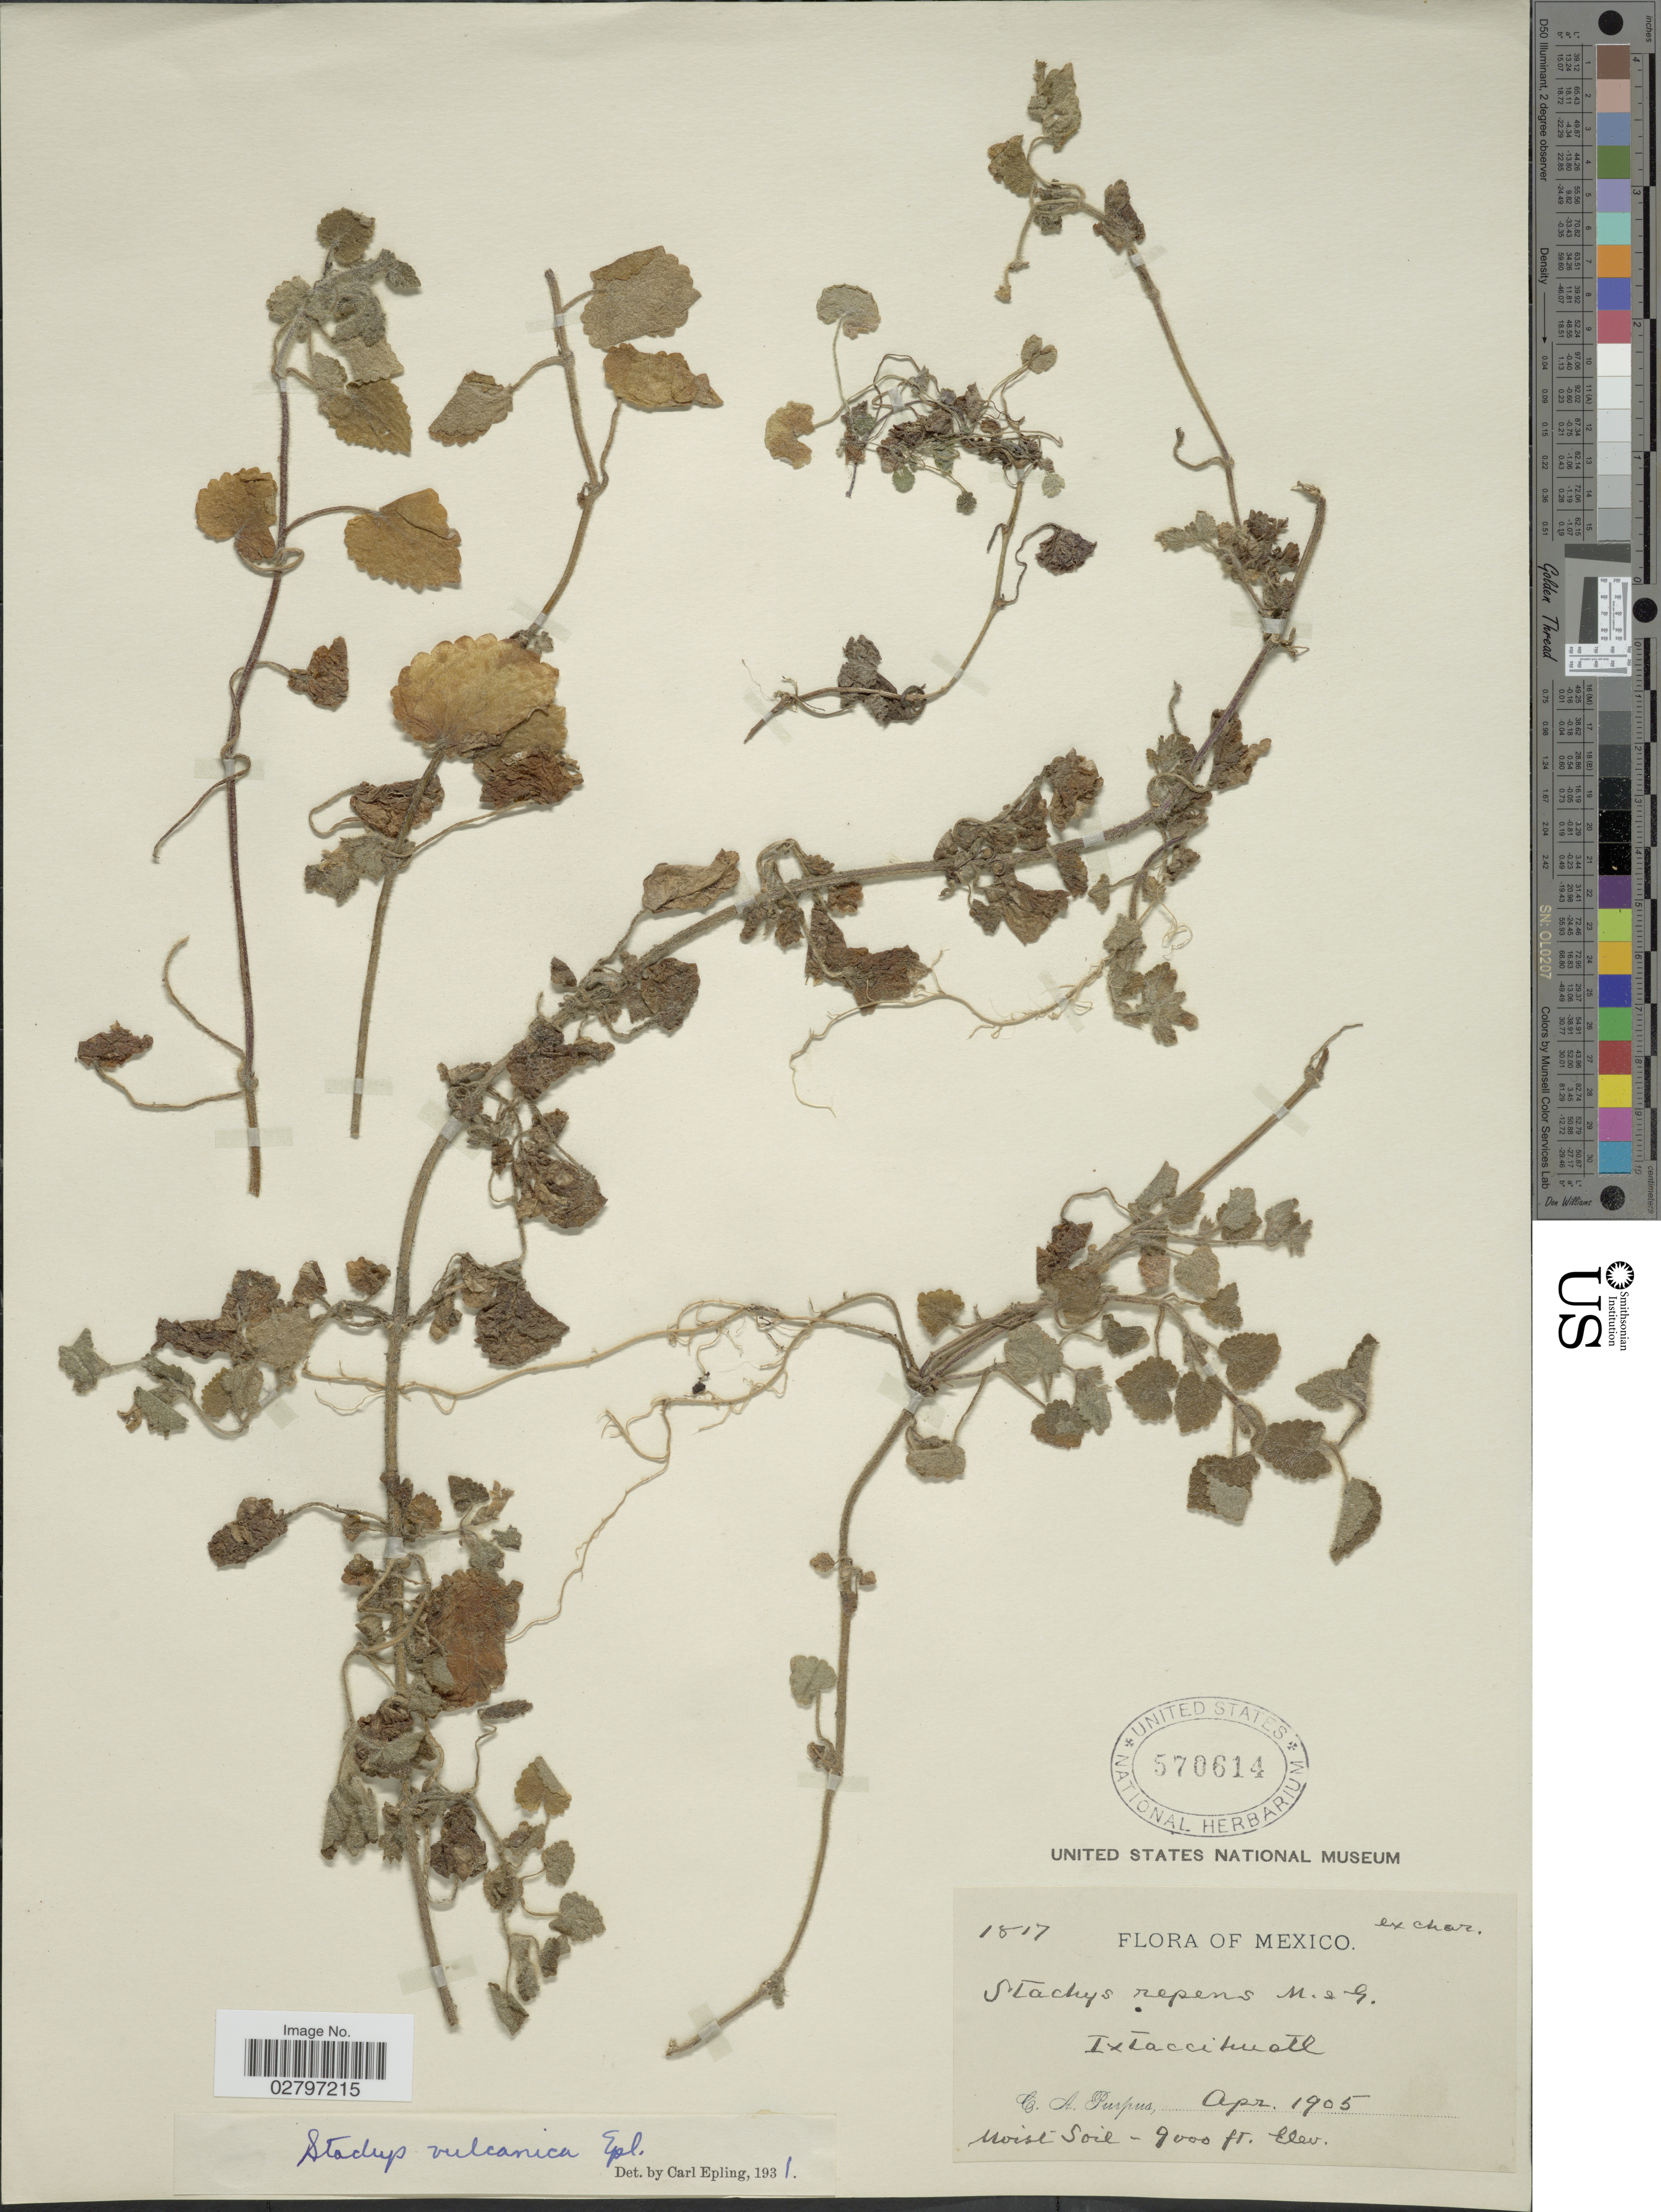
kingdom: Plantae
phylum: Tracheophyta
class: Magnoliopsida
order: Lamiales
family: Lamiaceae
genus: Stachys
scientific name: Stachys vulcanica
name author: Epling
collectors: C. A. Purpus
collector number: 1817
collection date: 1905-04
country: Mexico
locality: Ixtaccihuatl.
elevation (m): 2743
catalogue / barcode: US 570614